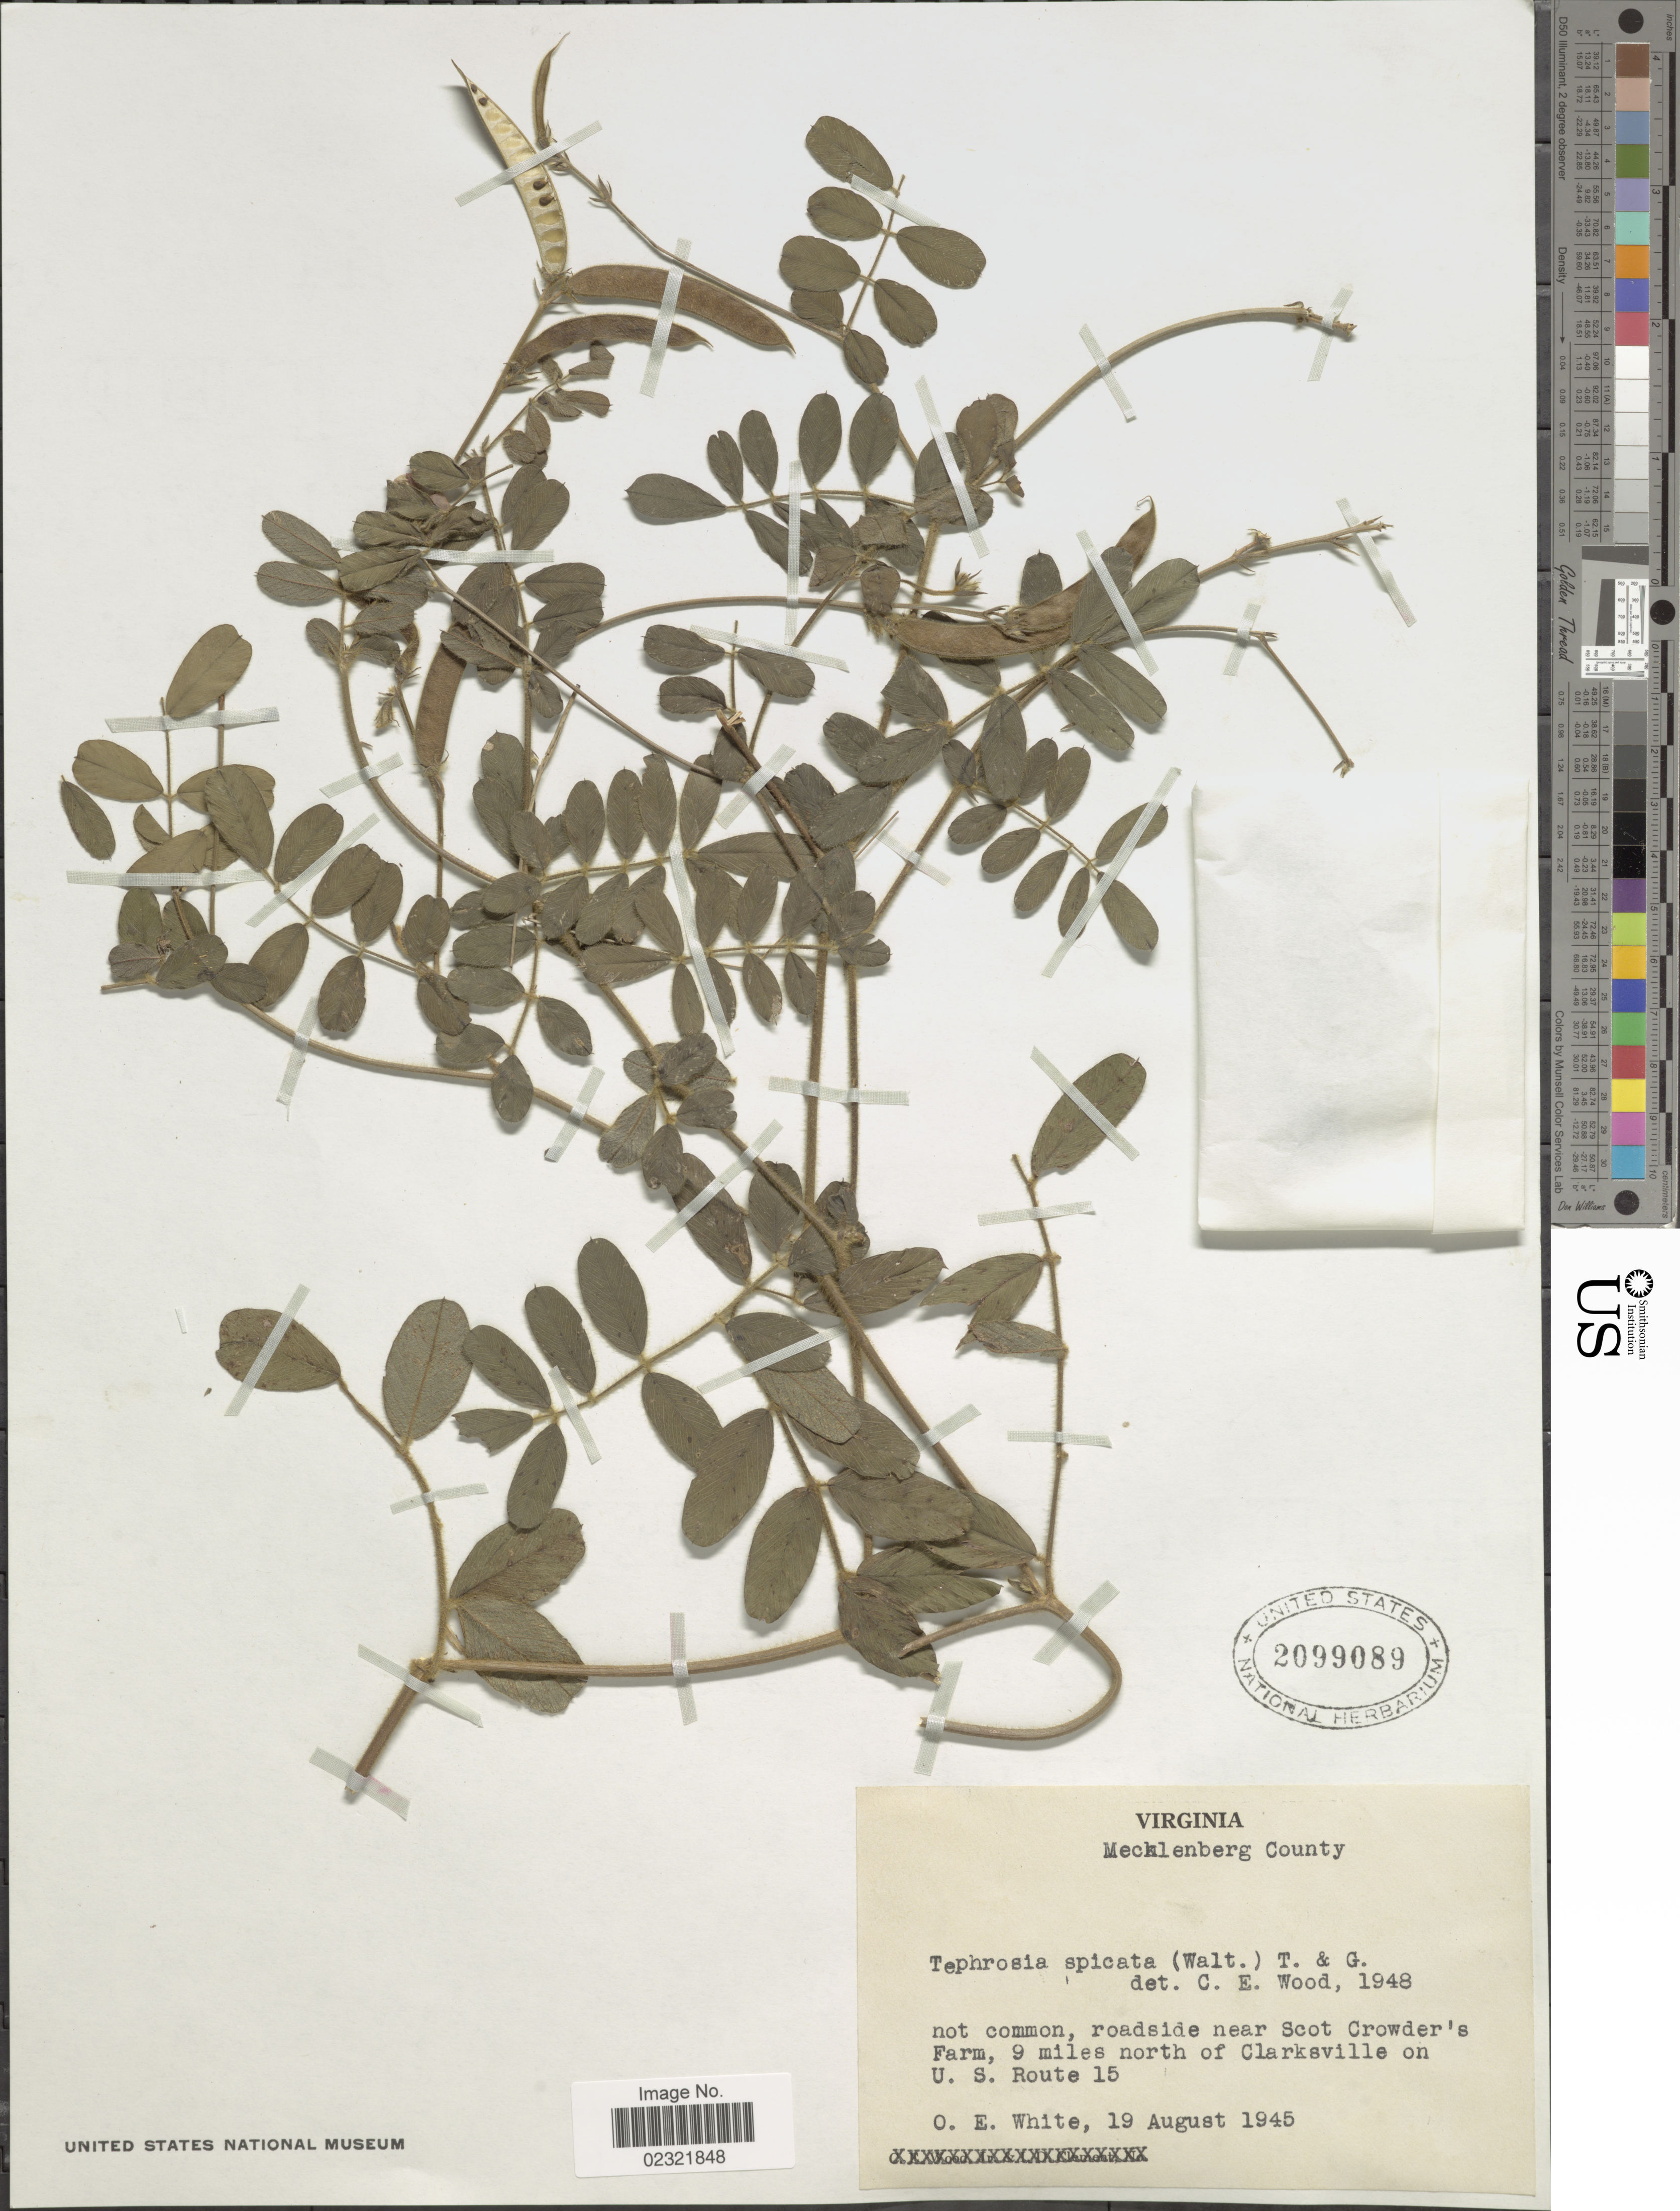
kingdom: Plantae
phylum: Tracheophyta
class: Magnoliopsida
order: Fabales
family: Fabaceae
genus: Tephrosia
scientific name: Tephrosia spicata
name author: (Walter) Torr. & A. Gray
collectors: O. E. White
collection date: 1945-08-19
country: United States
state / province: Virginia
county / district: Mecklenburg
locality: Mecklenberg County, roadside near Scot Crowder's Farm, 9 miles north of Clarksville on U. S. Route 15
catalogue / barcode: US 2099089